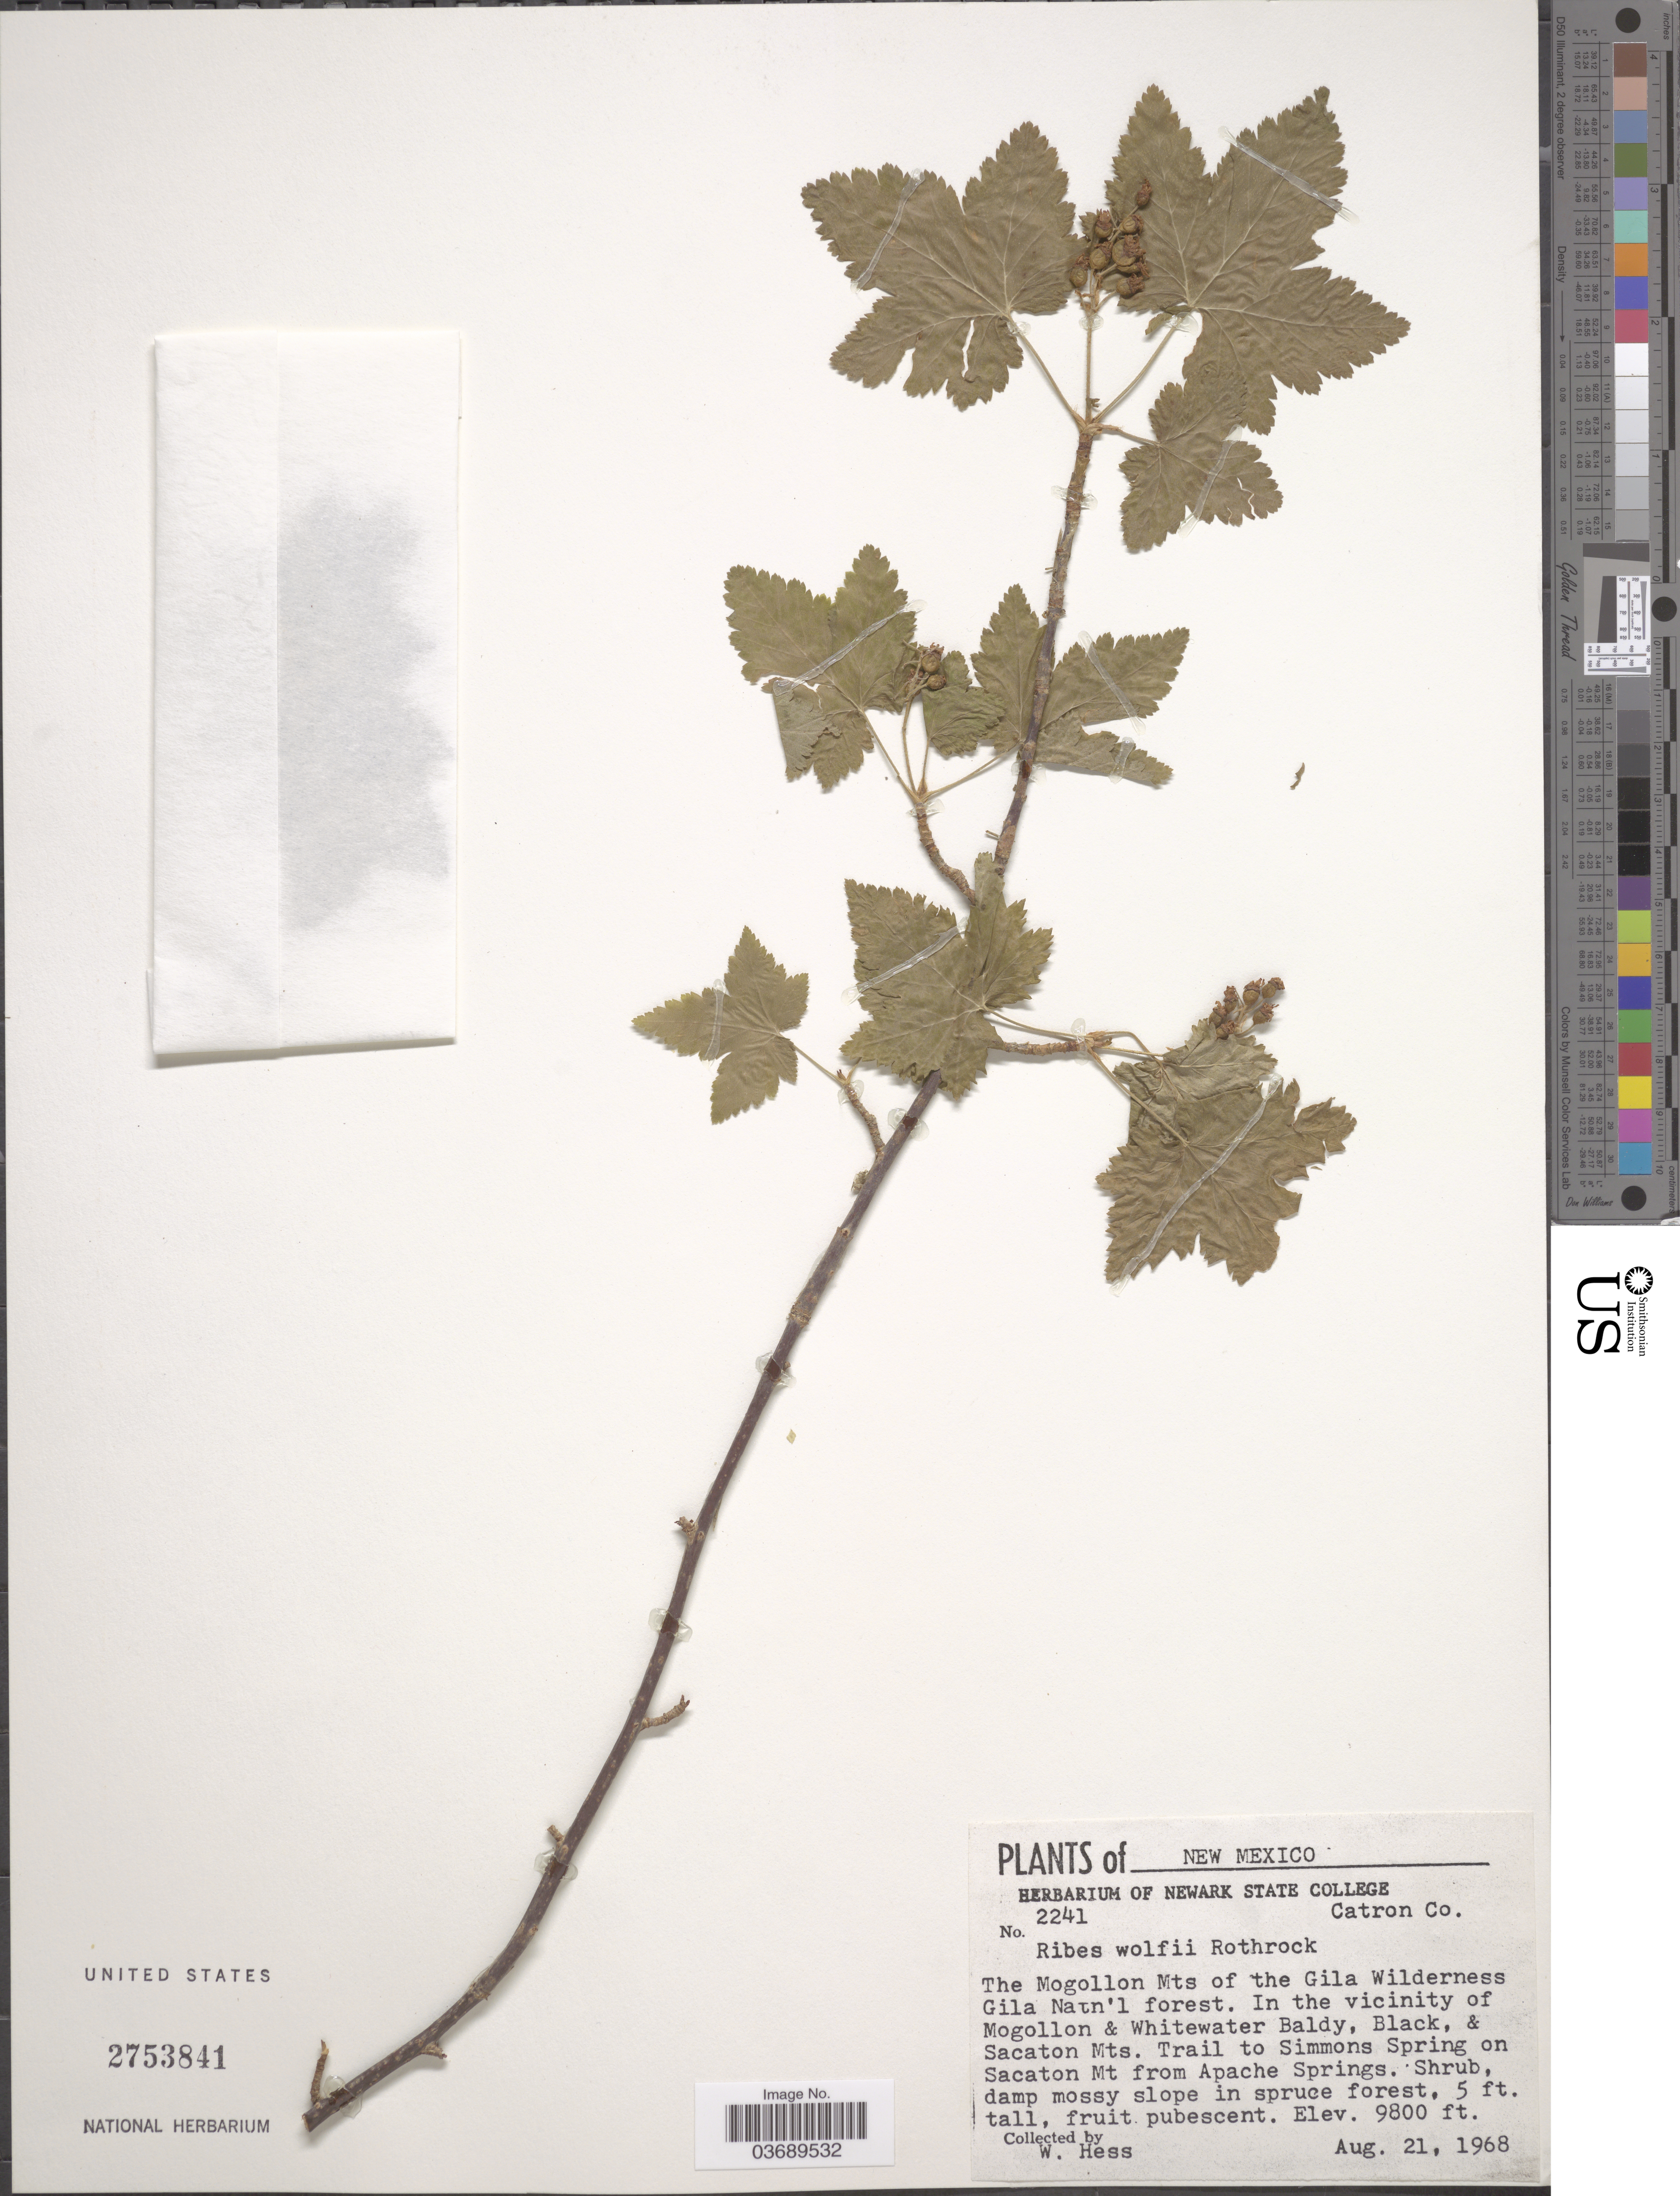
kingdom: Plantae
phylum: Tracheophyta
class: Magnoliopsida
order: Saxifragales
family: Grossulariaceae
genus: Ribes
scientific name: Ribes wolfii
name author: Rothr.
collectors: W. Hess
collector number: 2241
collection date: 1968-08-21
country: United States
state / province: New Mexico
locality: Catron Co. The Mogollon Mts of the Gila Wilderness Gila Natn'l forest. In the vicinity of Mogollon & Whitewater Baldy, Black & Sacaton Mts. Trail to Simmons Springs on Sacaton Mt from Apache Springs.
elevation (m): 2987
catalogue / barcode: US 2753841